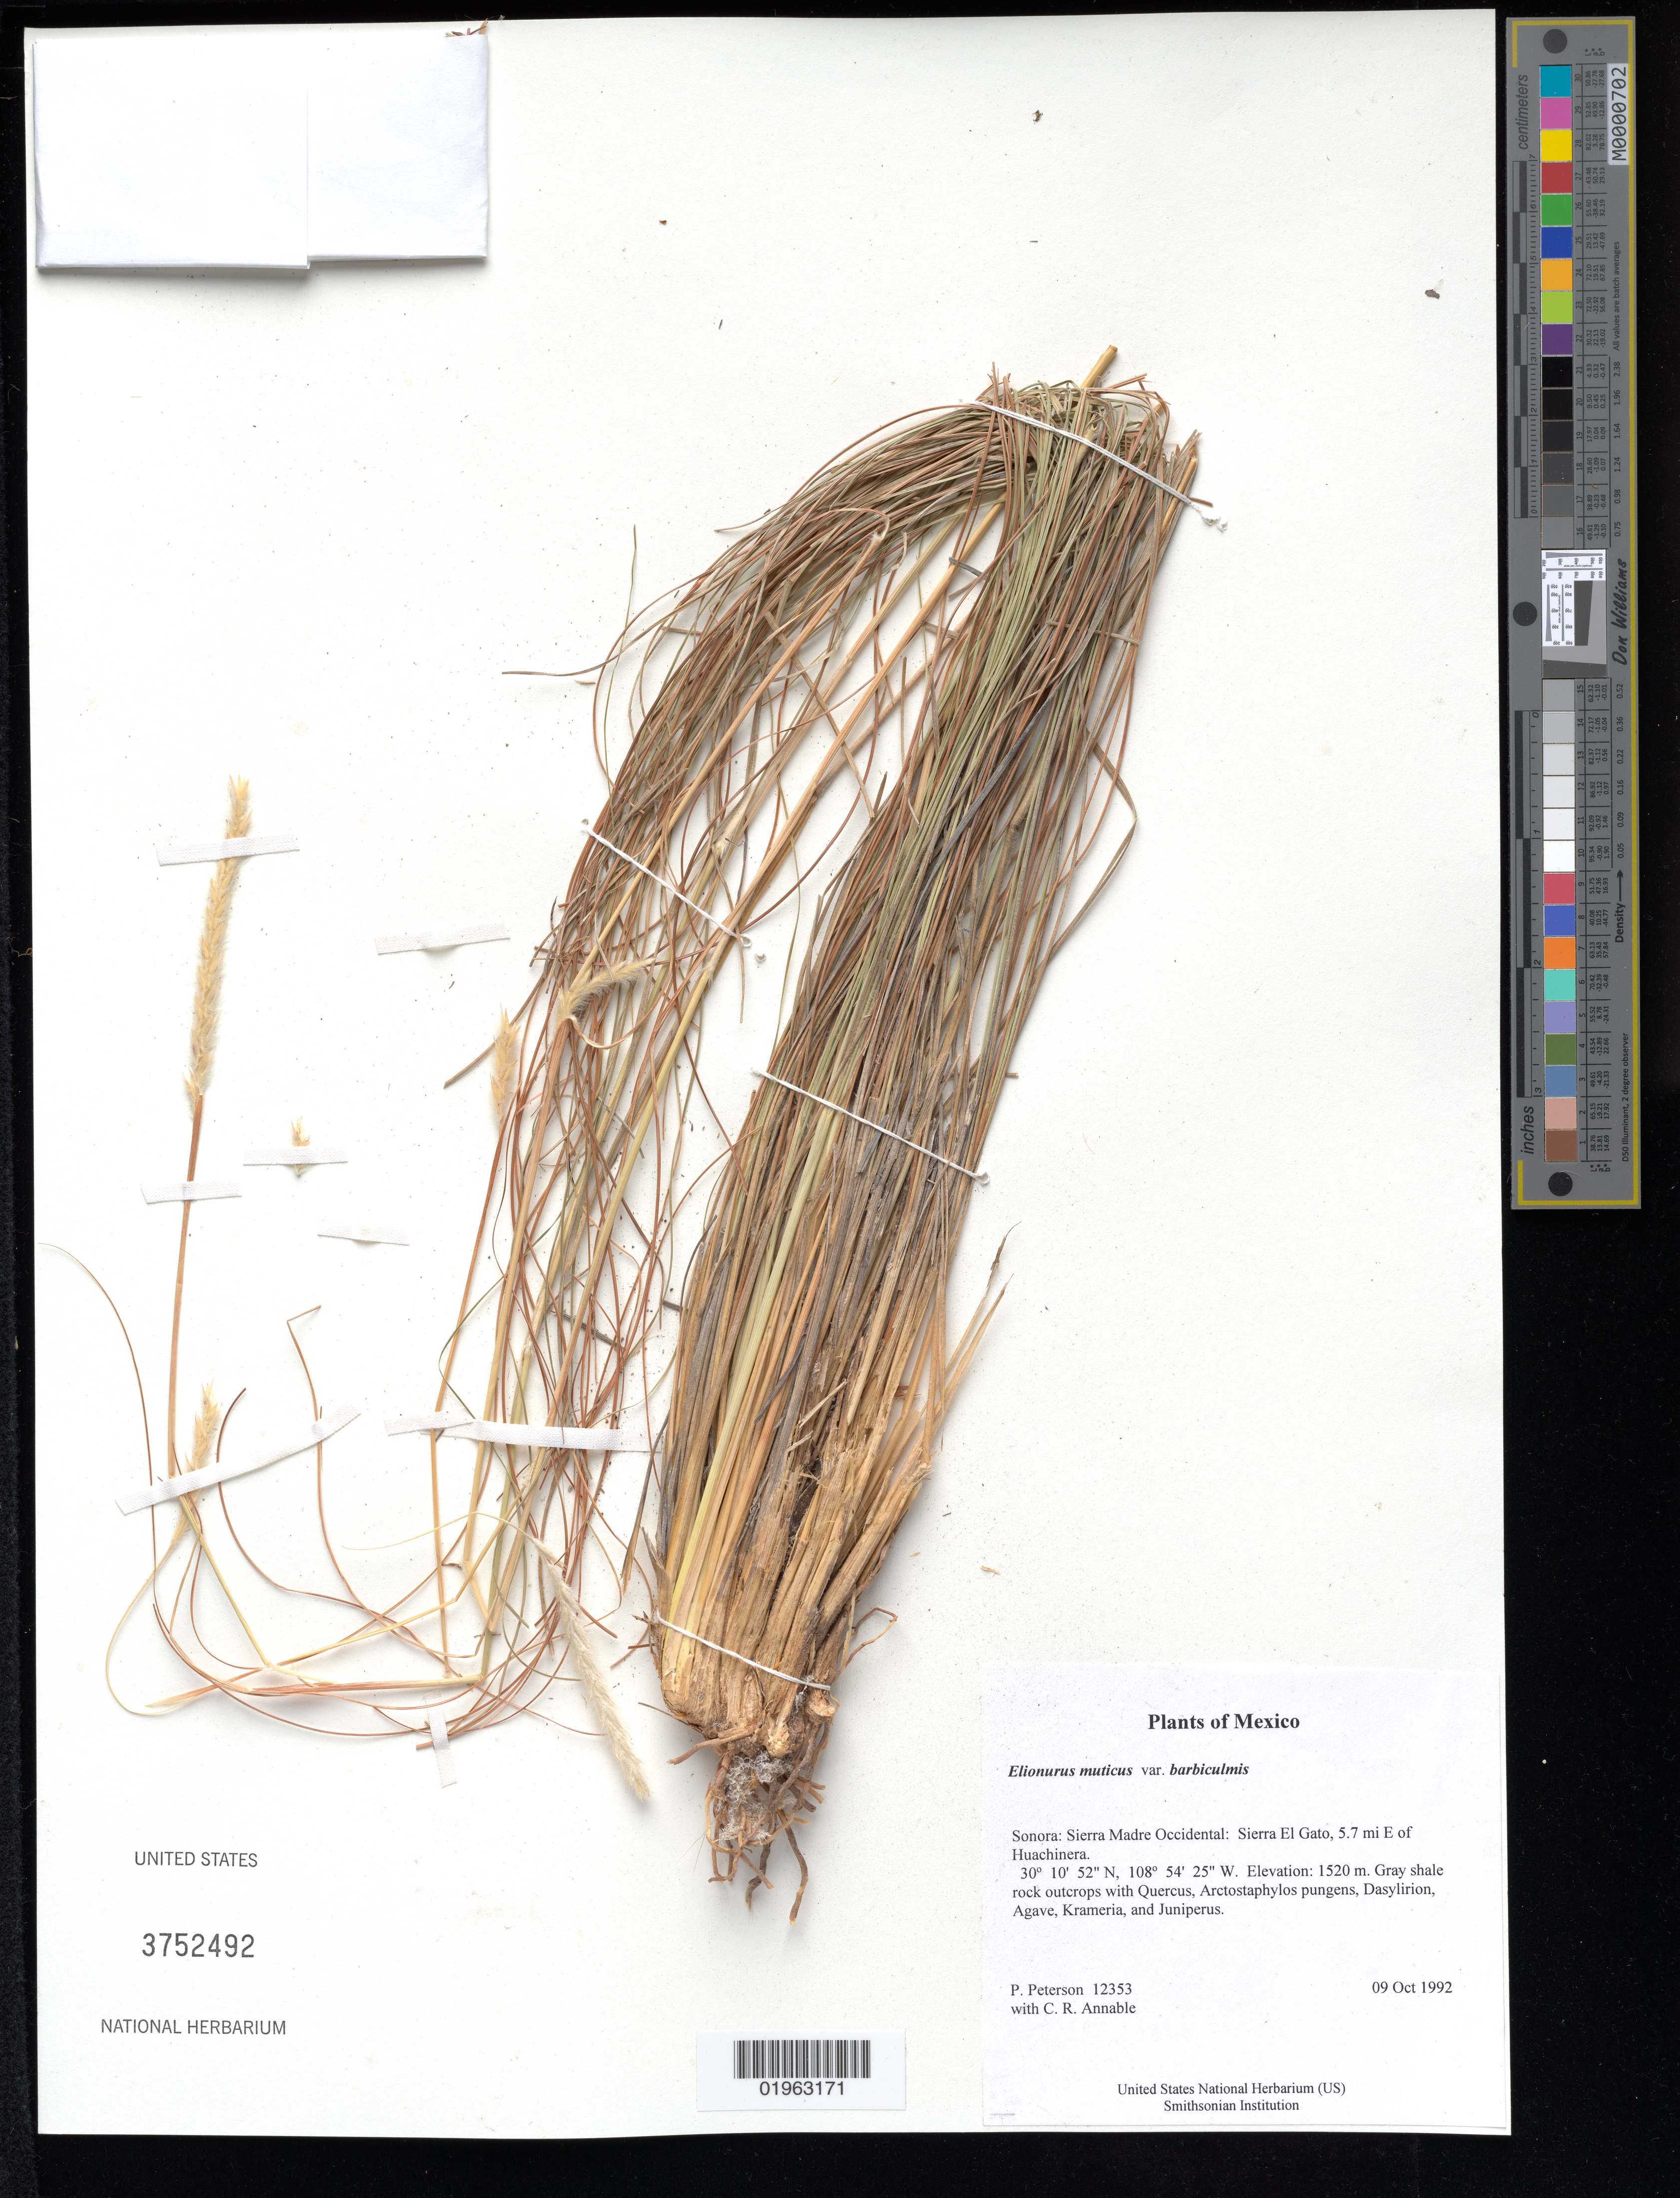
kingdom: Plantae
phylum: Tracheophyta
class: Liliopsida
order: Poales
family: Poaceae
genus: Elionurus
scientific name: Elionurus muticus var. barbiculmis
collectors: P. M. Peterson & C. R. Annable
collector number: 12353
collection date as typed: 09 Oct 1992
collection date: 1992-10-09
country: Mexico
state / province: Sonora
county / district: Sierra Madre Occidental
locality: Sierra El Gato, 5.7 mi E of Huachinera.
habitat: Gray shale rock outcrops with Quercus, Arctostaphylos pungens, Dasylirion, Agave, Krameria, and Juniperus.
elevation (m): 1520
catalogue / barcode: US 3752492